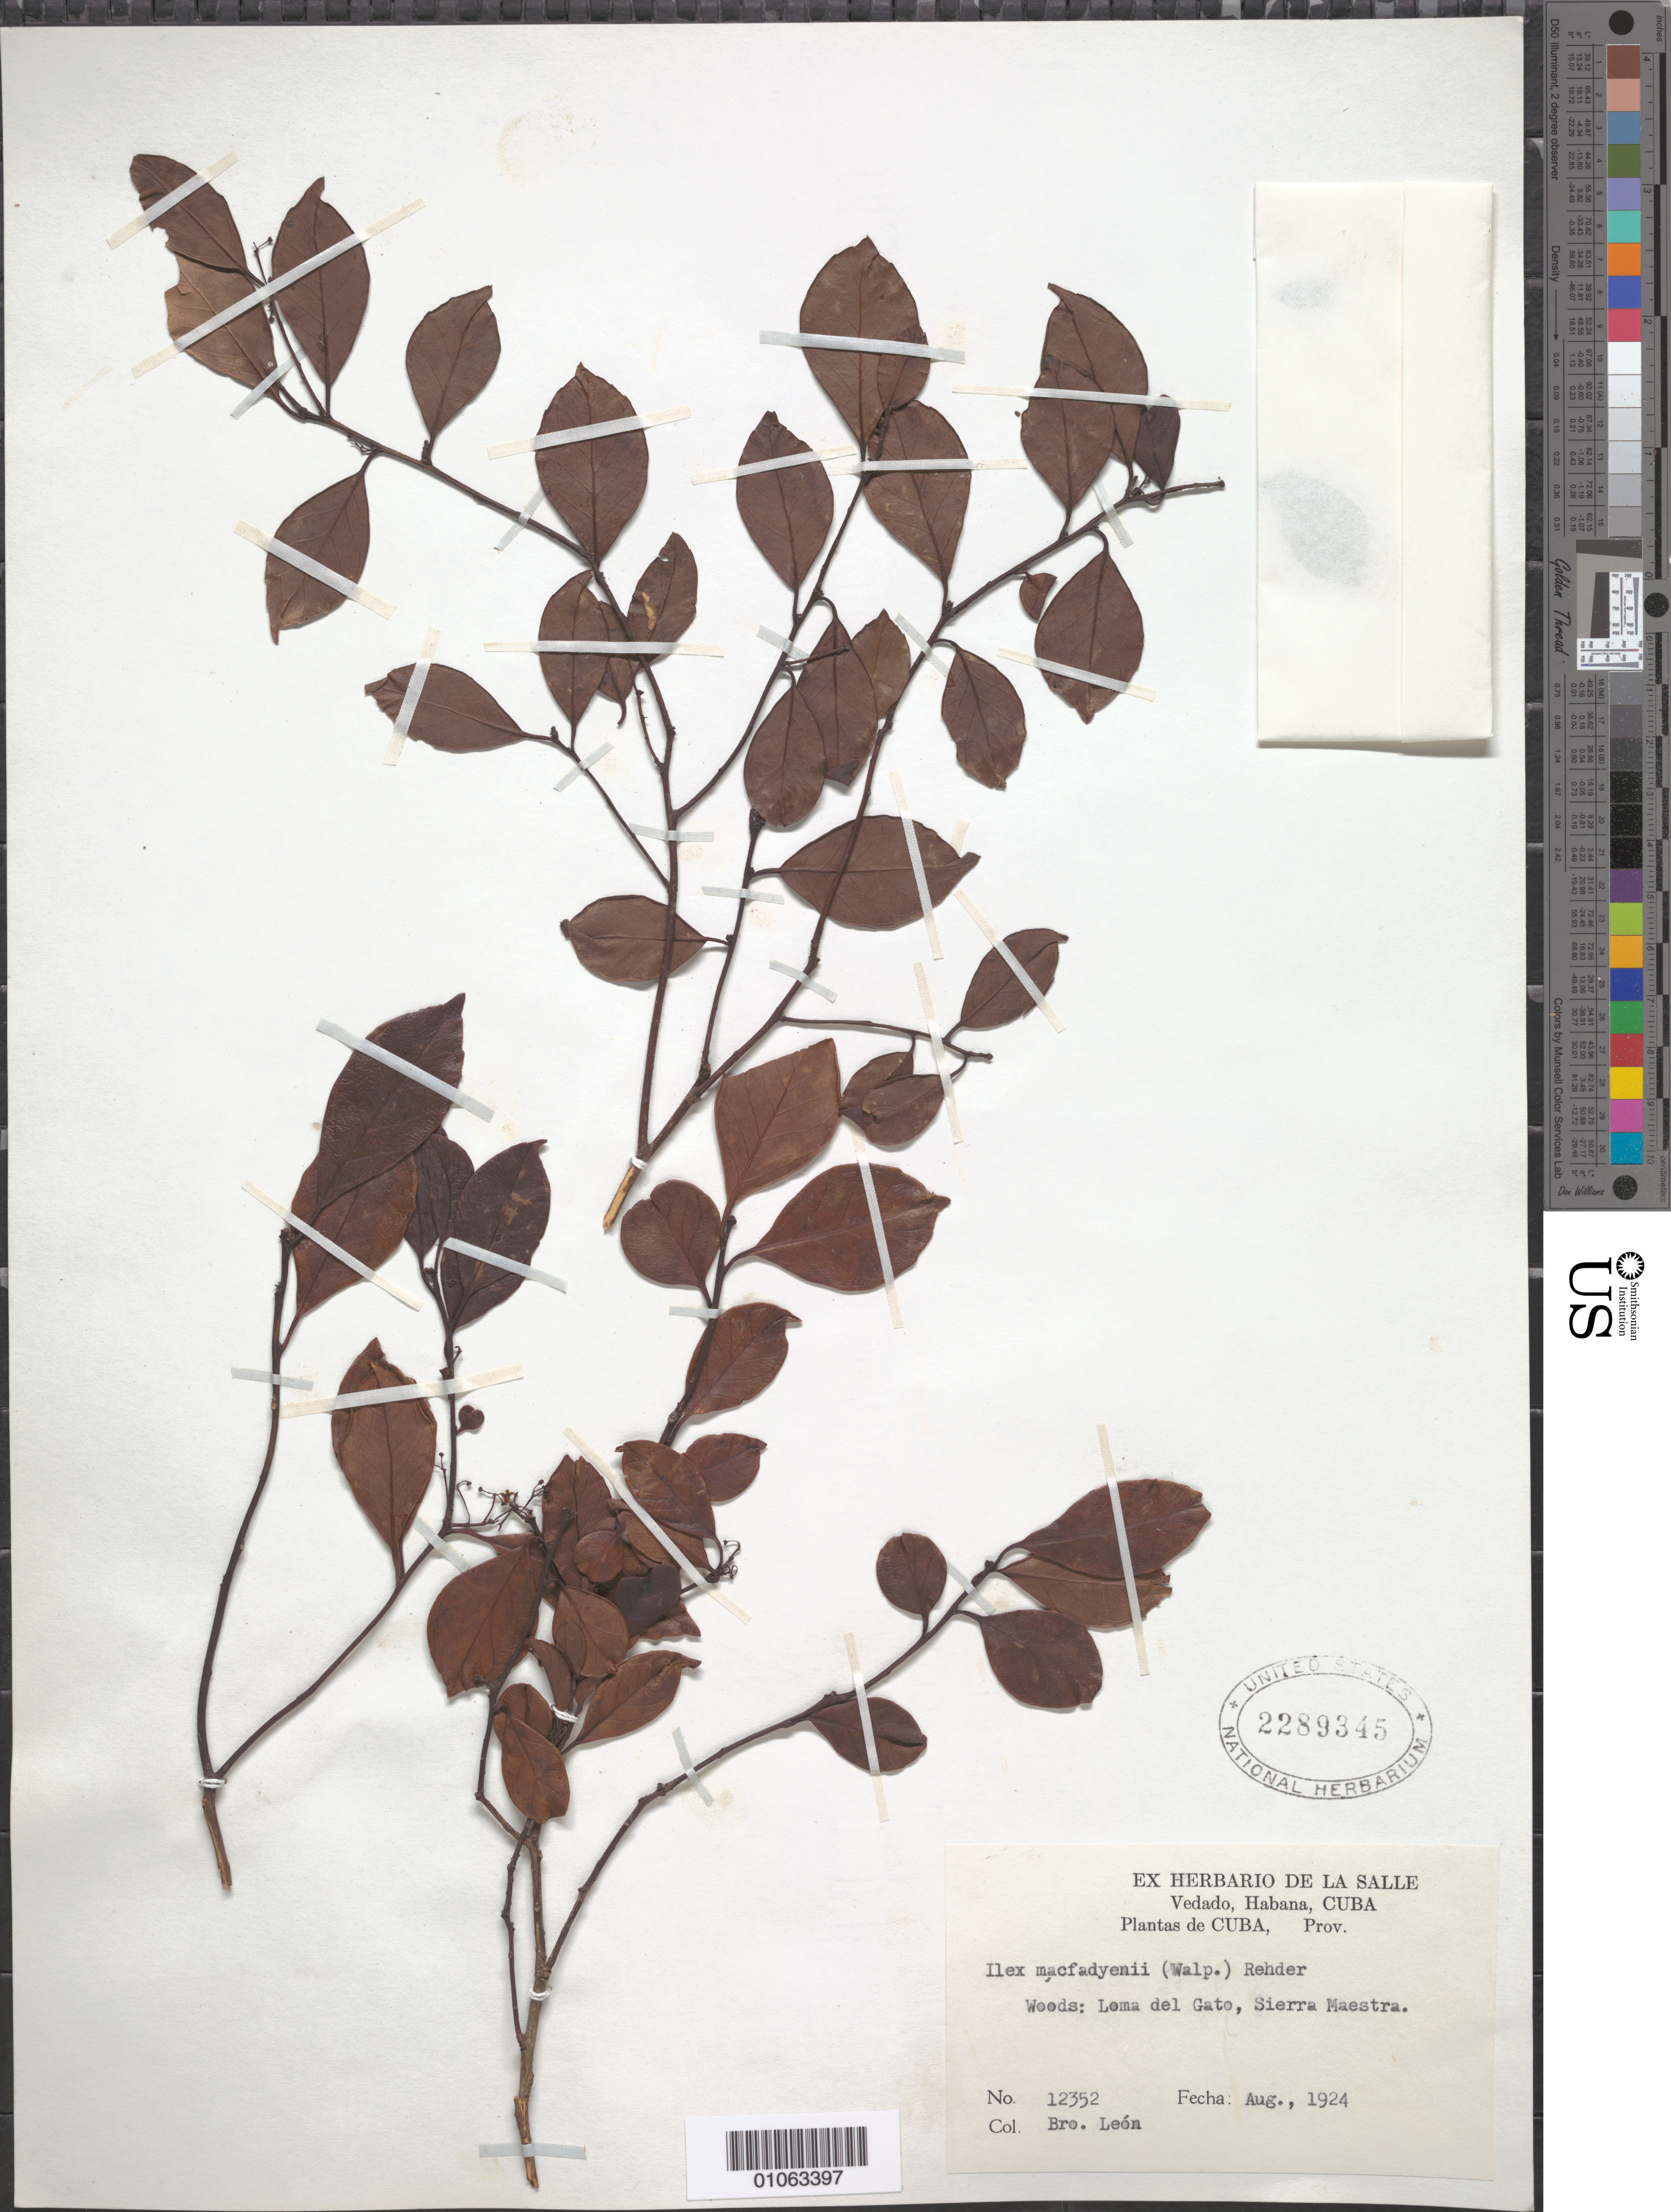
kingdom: Plantae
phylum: Tracheophyta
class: Magnoliopsida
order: Aquifoliales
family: Aquifoliaceae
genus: Ilex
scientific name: Ilex macfadyenii var. macfadyenii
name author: (Walp.) Rehder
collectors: Bro. León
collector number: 12352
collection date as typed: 01 Aug 1924 to 31 Aug 1924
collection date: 1924-08-01/1924-08-31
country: Cuba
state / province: Oriente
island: Cuba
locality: Woods: Loma del Gato, Sierra Maestra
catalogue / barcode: US 2289345